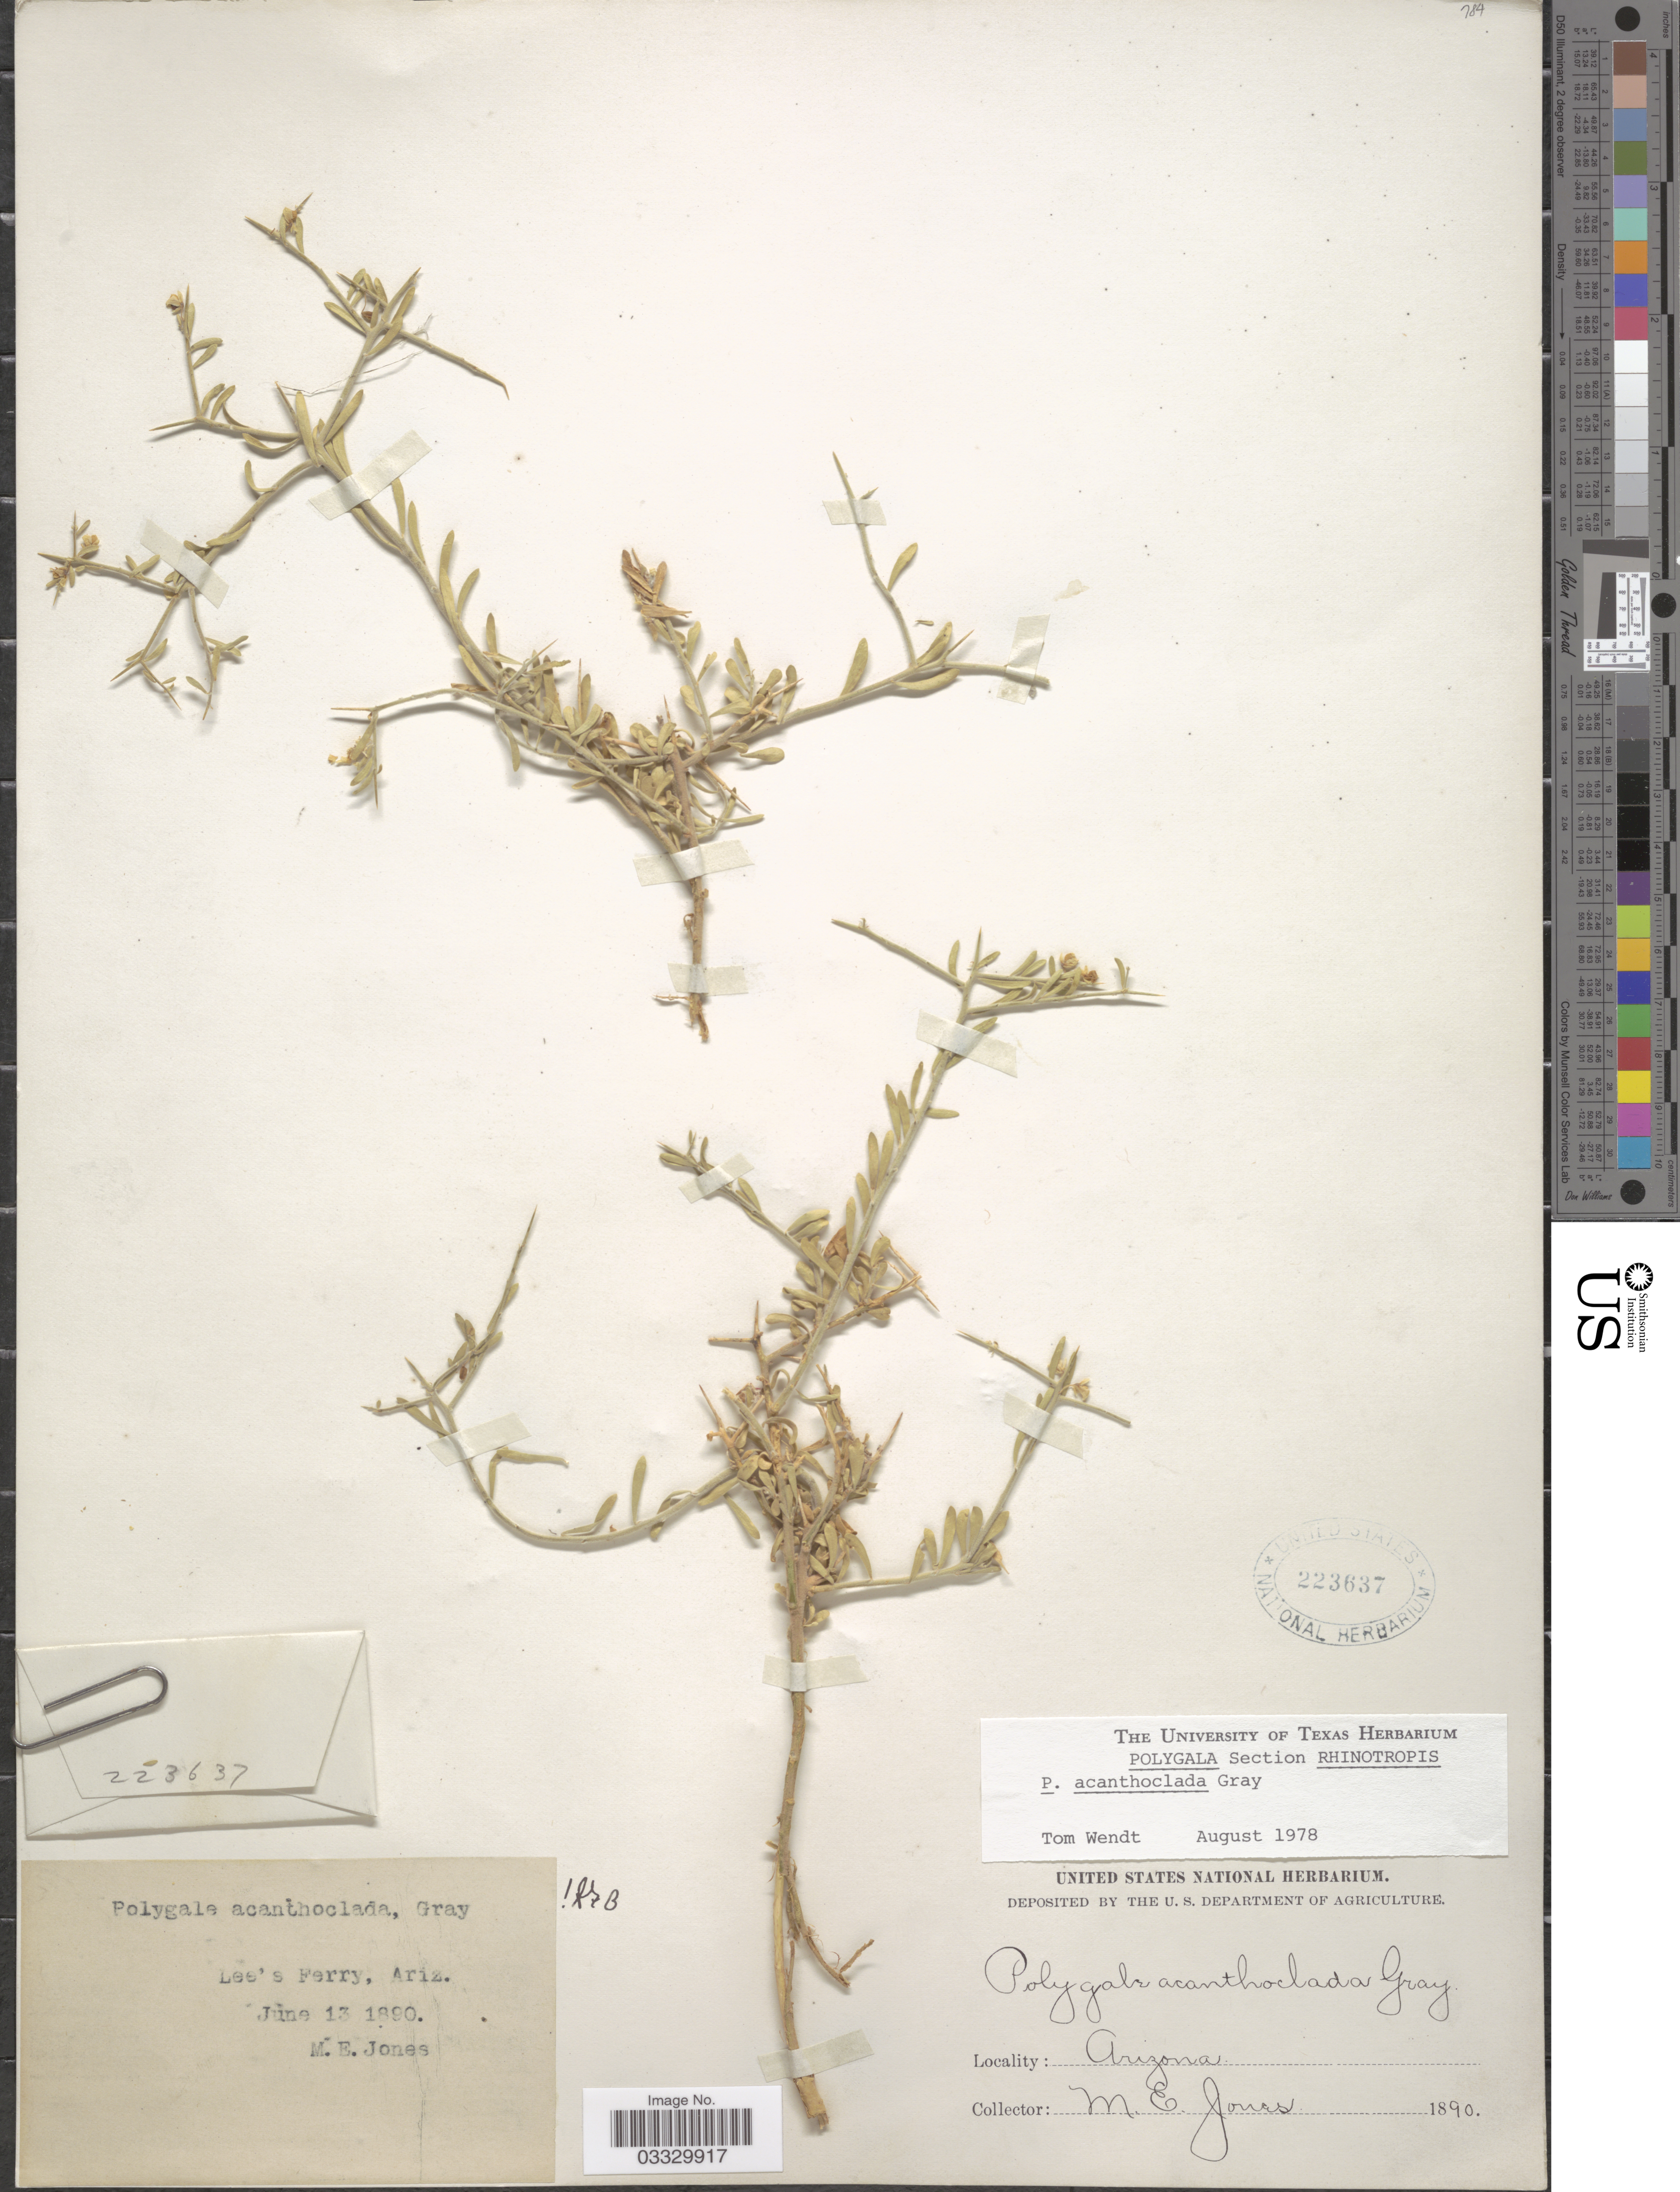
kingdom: Plantae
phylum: Tracheophyta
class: Magnoliopsida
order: Fabales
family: Polygalaceae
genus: Rhinotropis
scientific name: Rhinotropis acanthoclada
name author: (A. Gray) J.R. Abbott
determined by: Strong, Mark T., (BOT), Smithsonian Institution - National Museum of Natural History (UNITED STATES)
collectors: M. E. Jones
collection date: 1890-06-13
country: United States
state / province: Arizona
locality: Lee's Ferry.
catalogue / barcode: US 223637